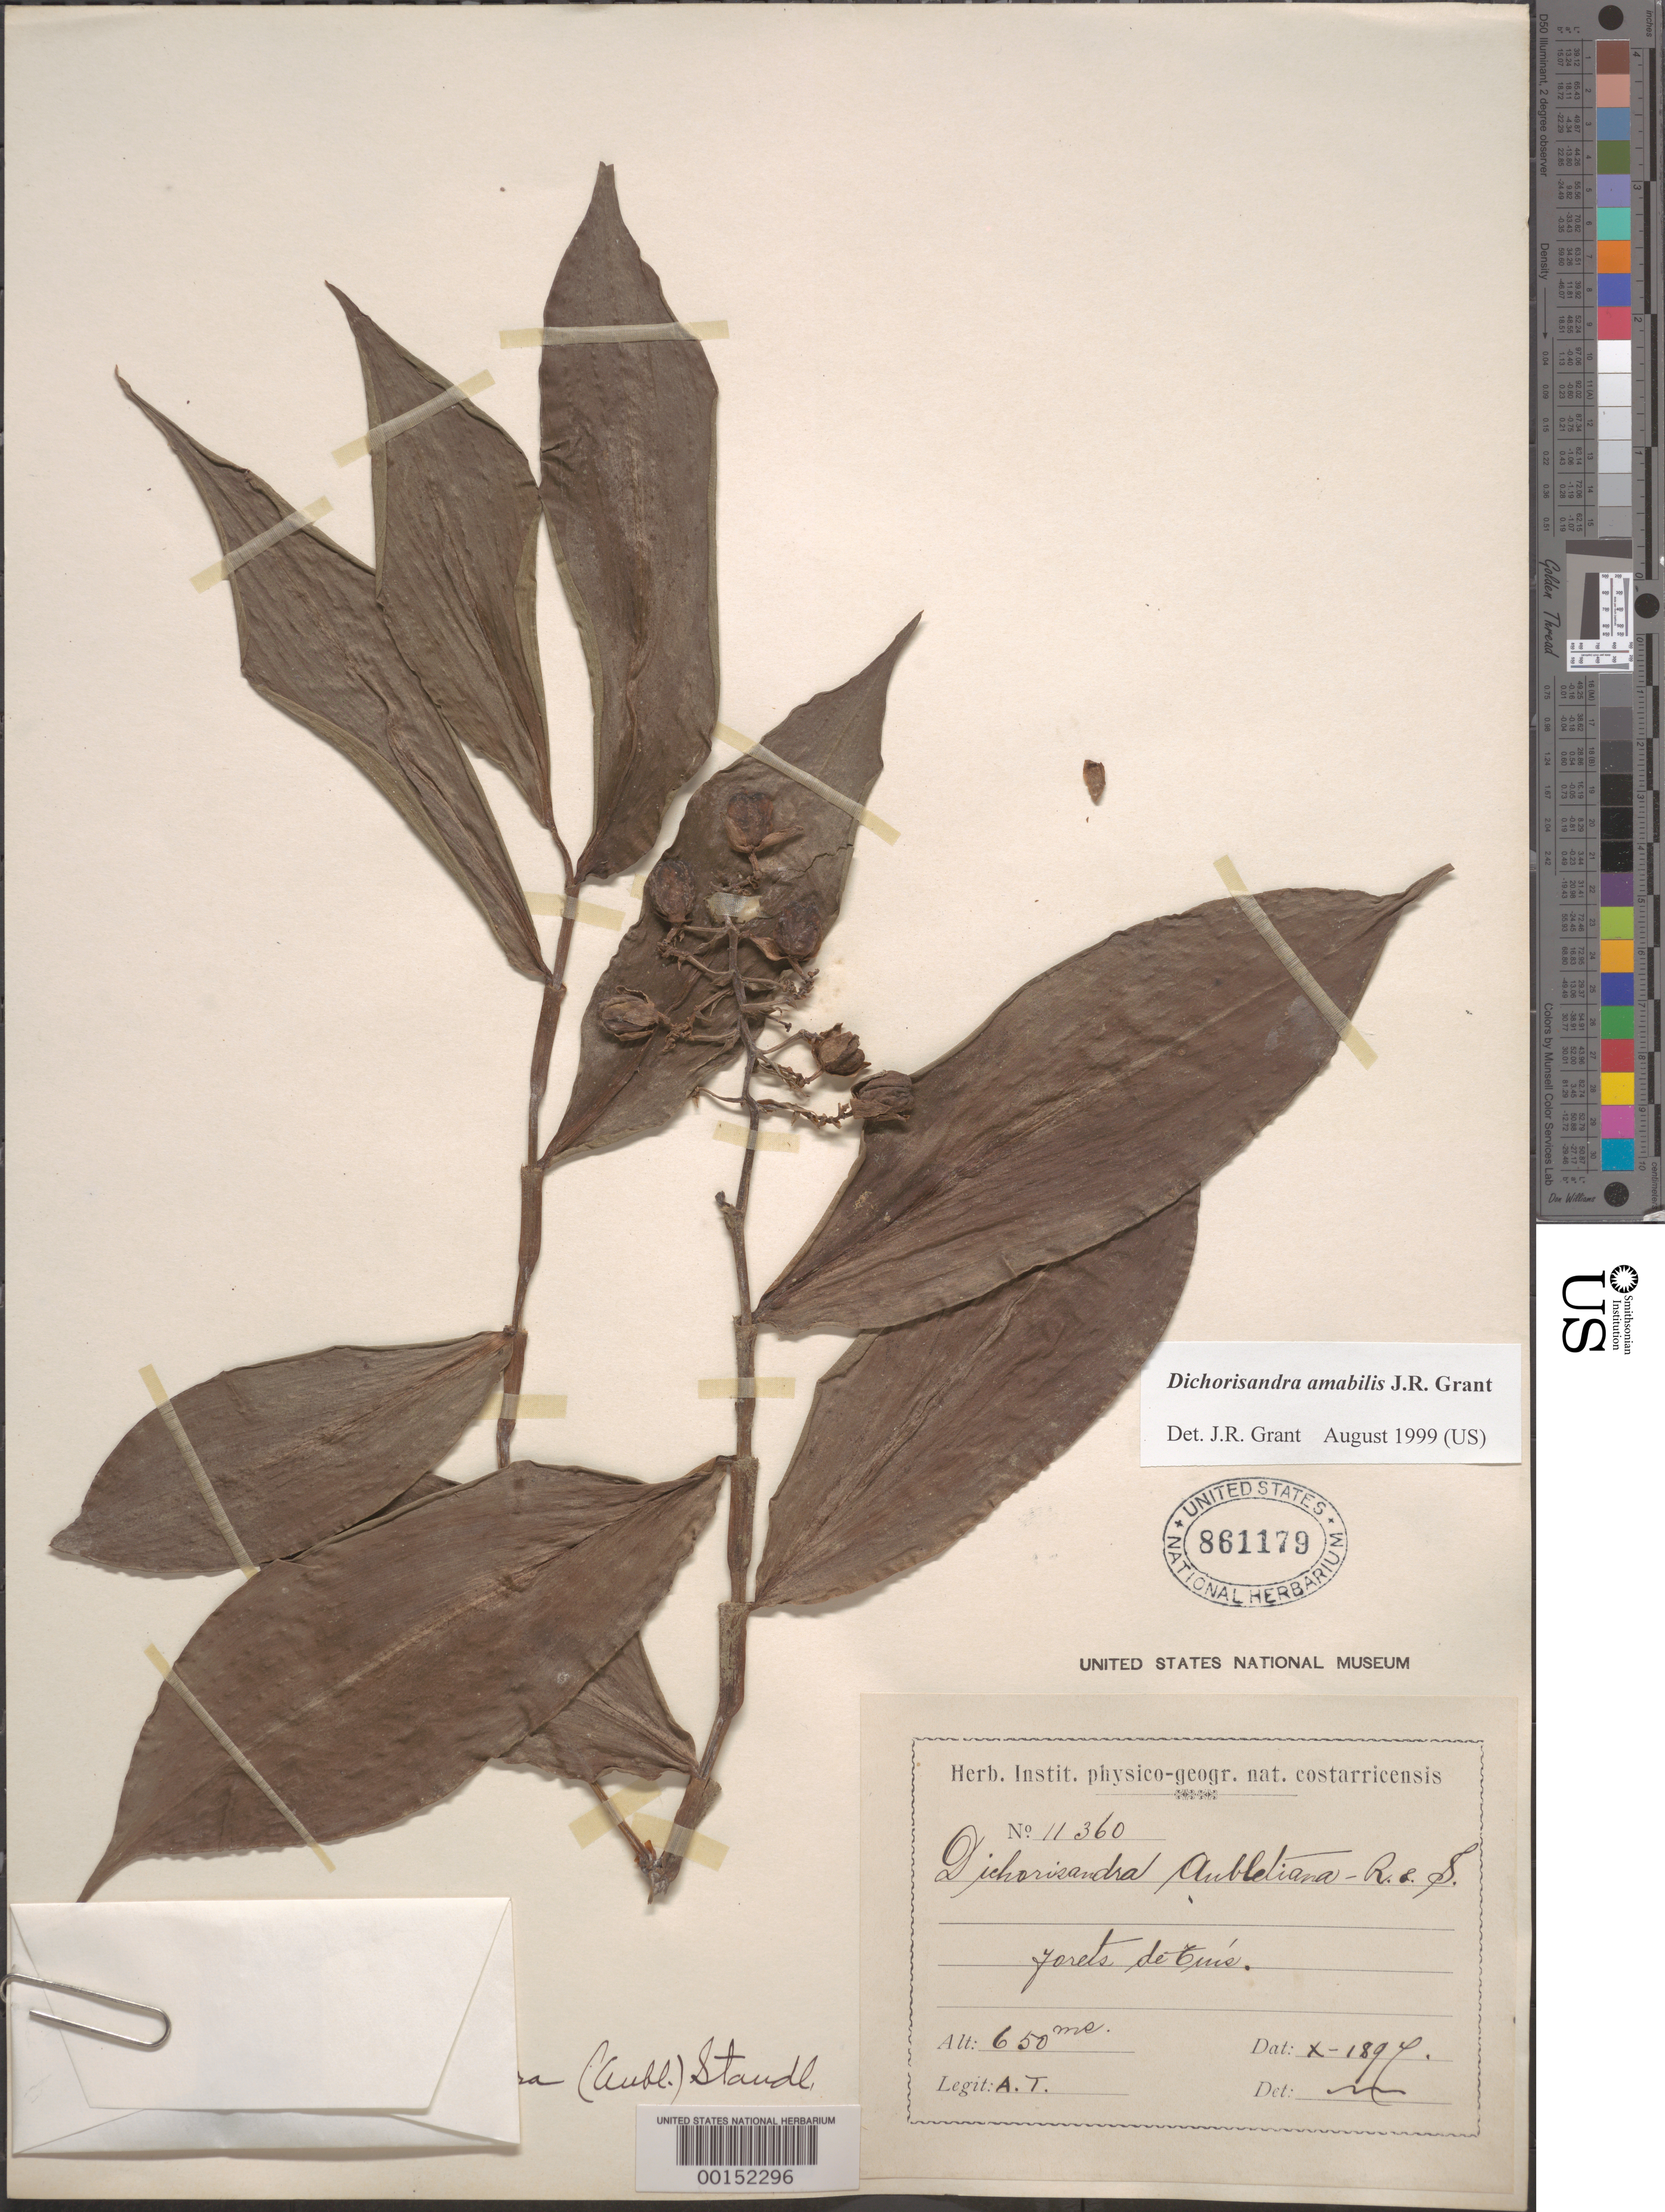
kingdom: Plantae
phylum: Tracheophyta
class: Liliopsida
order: Commelinales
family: Commelinaceae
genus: Dichorisandra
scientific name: Dichorisandra hexandra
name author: (Aubl.) Standl.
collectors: A. Tonduz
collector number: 11360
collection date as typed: Oct 1897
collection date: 1897-10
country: Costa Rica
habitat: Forest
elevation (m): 650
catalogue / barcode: US 861179